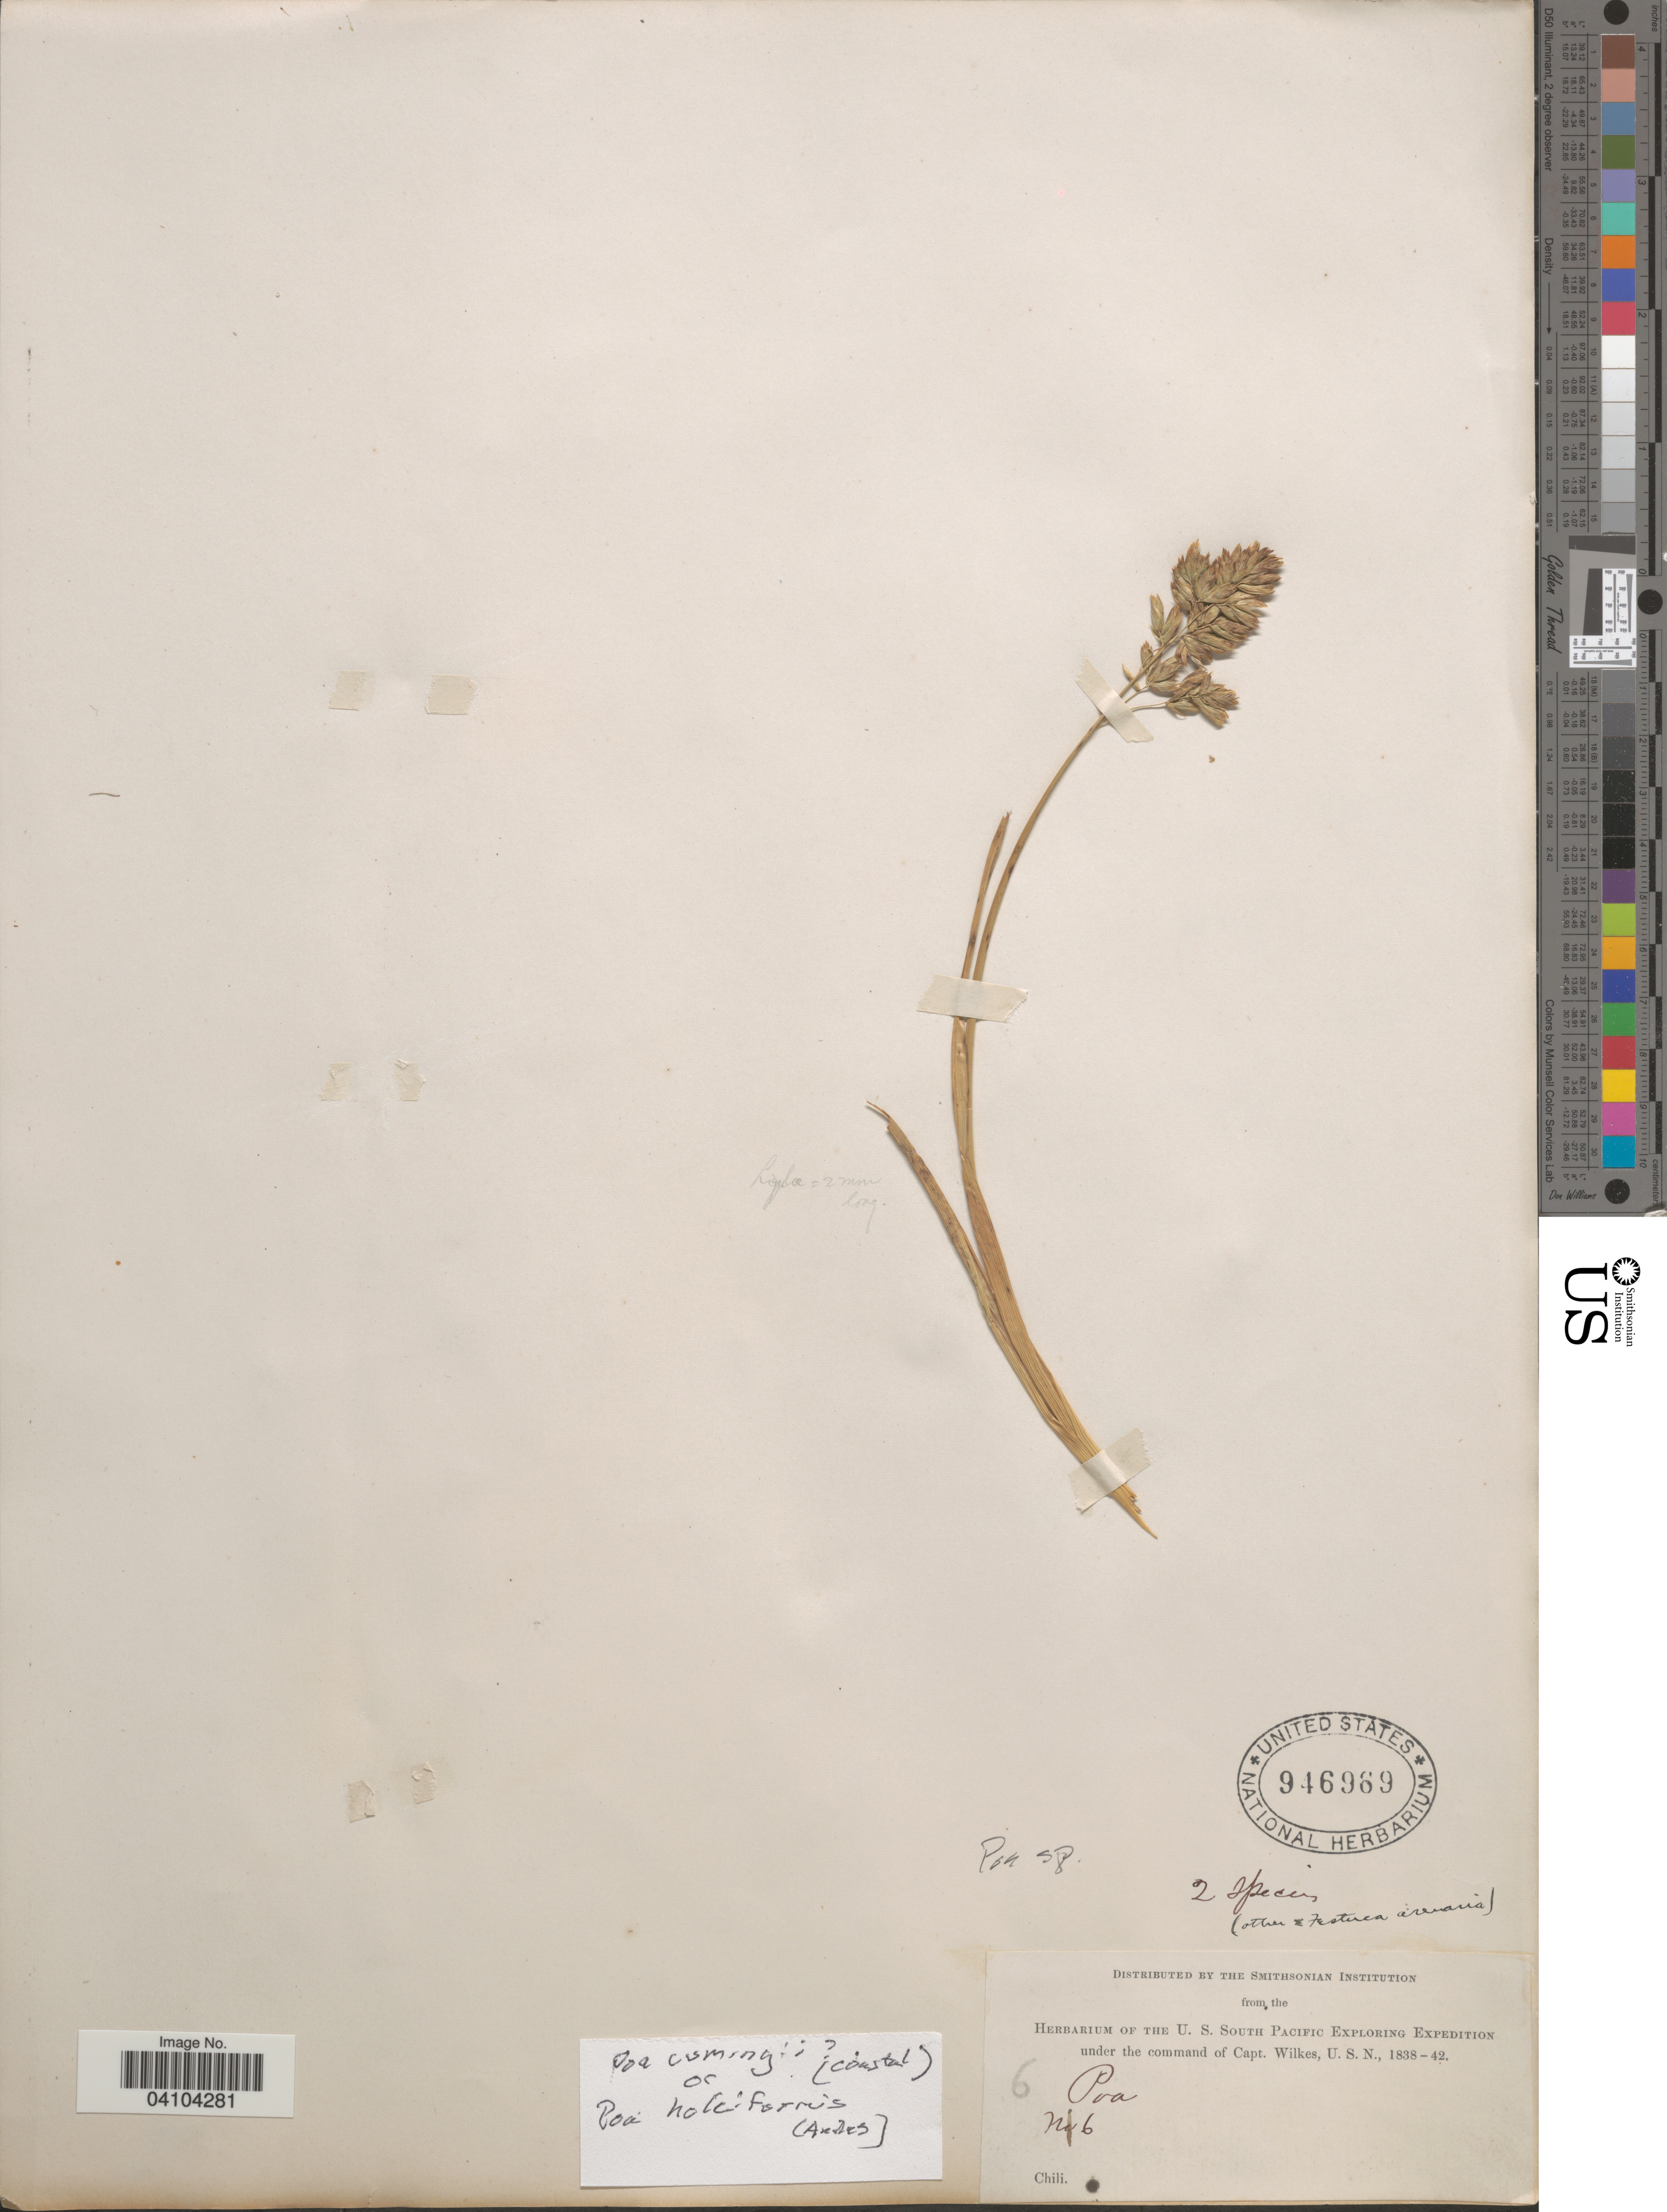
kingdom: Plantae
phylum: Tracheophyta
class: Liliopsida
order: Poales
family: Poaceae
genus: Poa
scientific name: Poa cumingii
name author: Trin.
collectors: Wilkes Explor. Exped.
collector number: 6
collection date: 1838/1842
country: Chile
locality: The U.S. South Pacific Exploring Expedition.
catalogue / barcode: US 946969